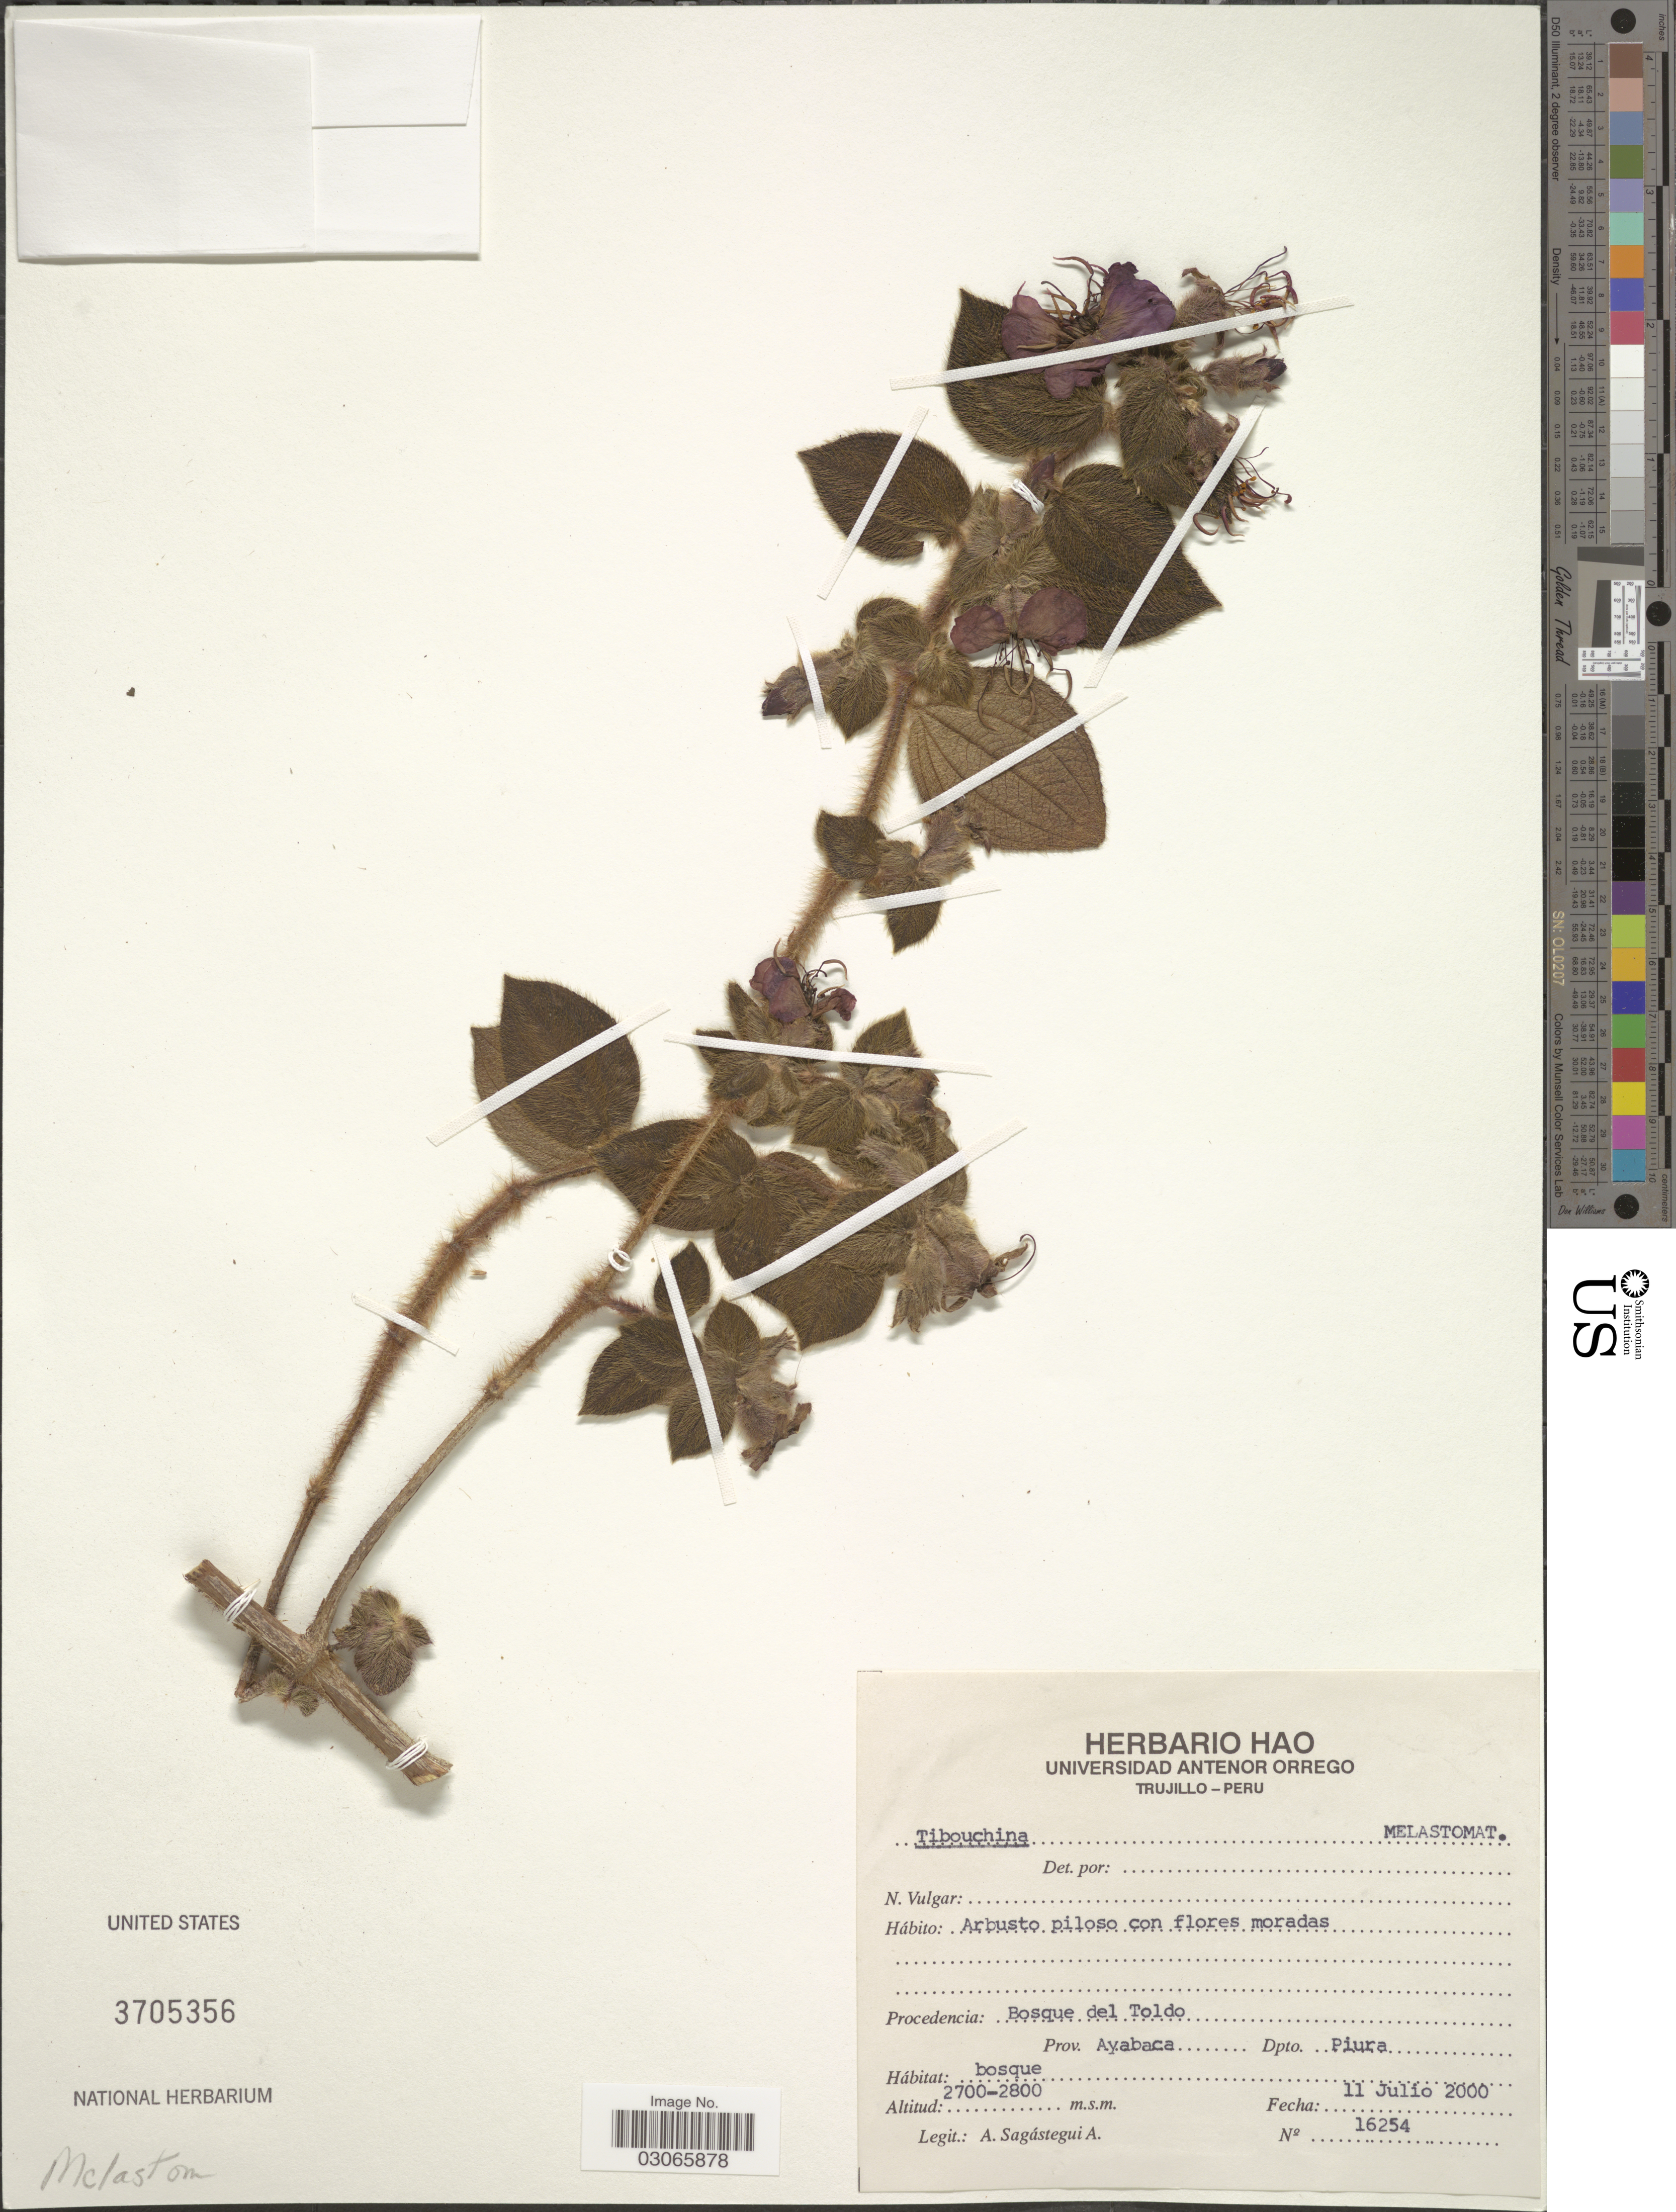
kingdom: Plantae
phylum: Tracheophyta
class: Magnoliopsida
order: Myrtales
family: Melastomataceae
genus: Chaetogastra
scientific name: Chaetogastra laxa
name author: (Desr.) P.J.F. Guim. & Michelang.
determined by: Michelangeli, F. A.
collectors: A. Sagástegui A.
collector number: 16254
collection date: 2000-07-11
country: Peru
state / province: Piura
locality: Procedencia: Bosque del Toldo. Prov. Ayabaca.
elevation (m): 2700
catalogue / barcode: US 3705356